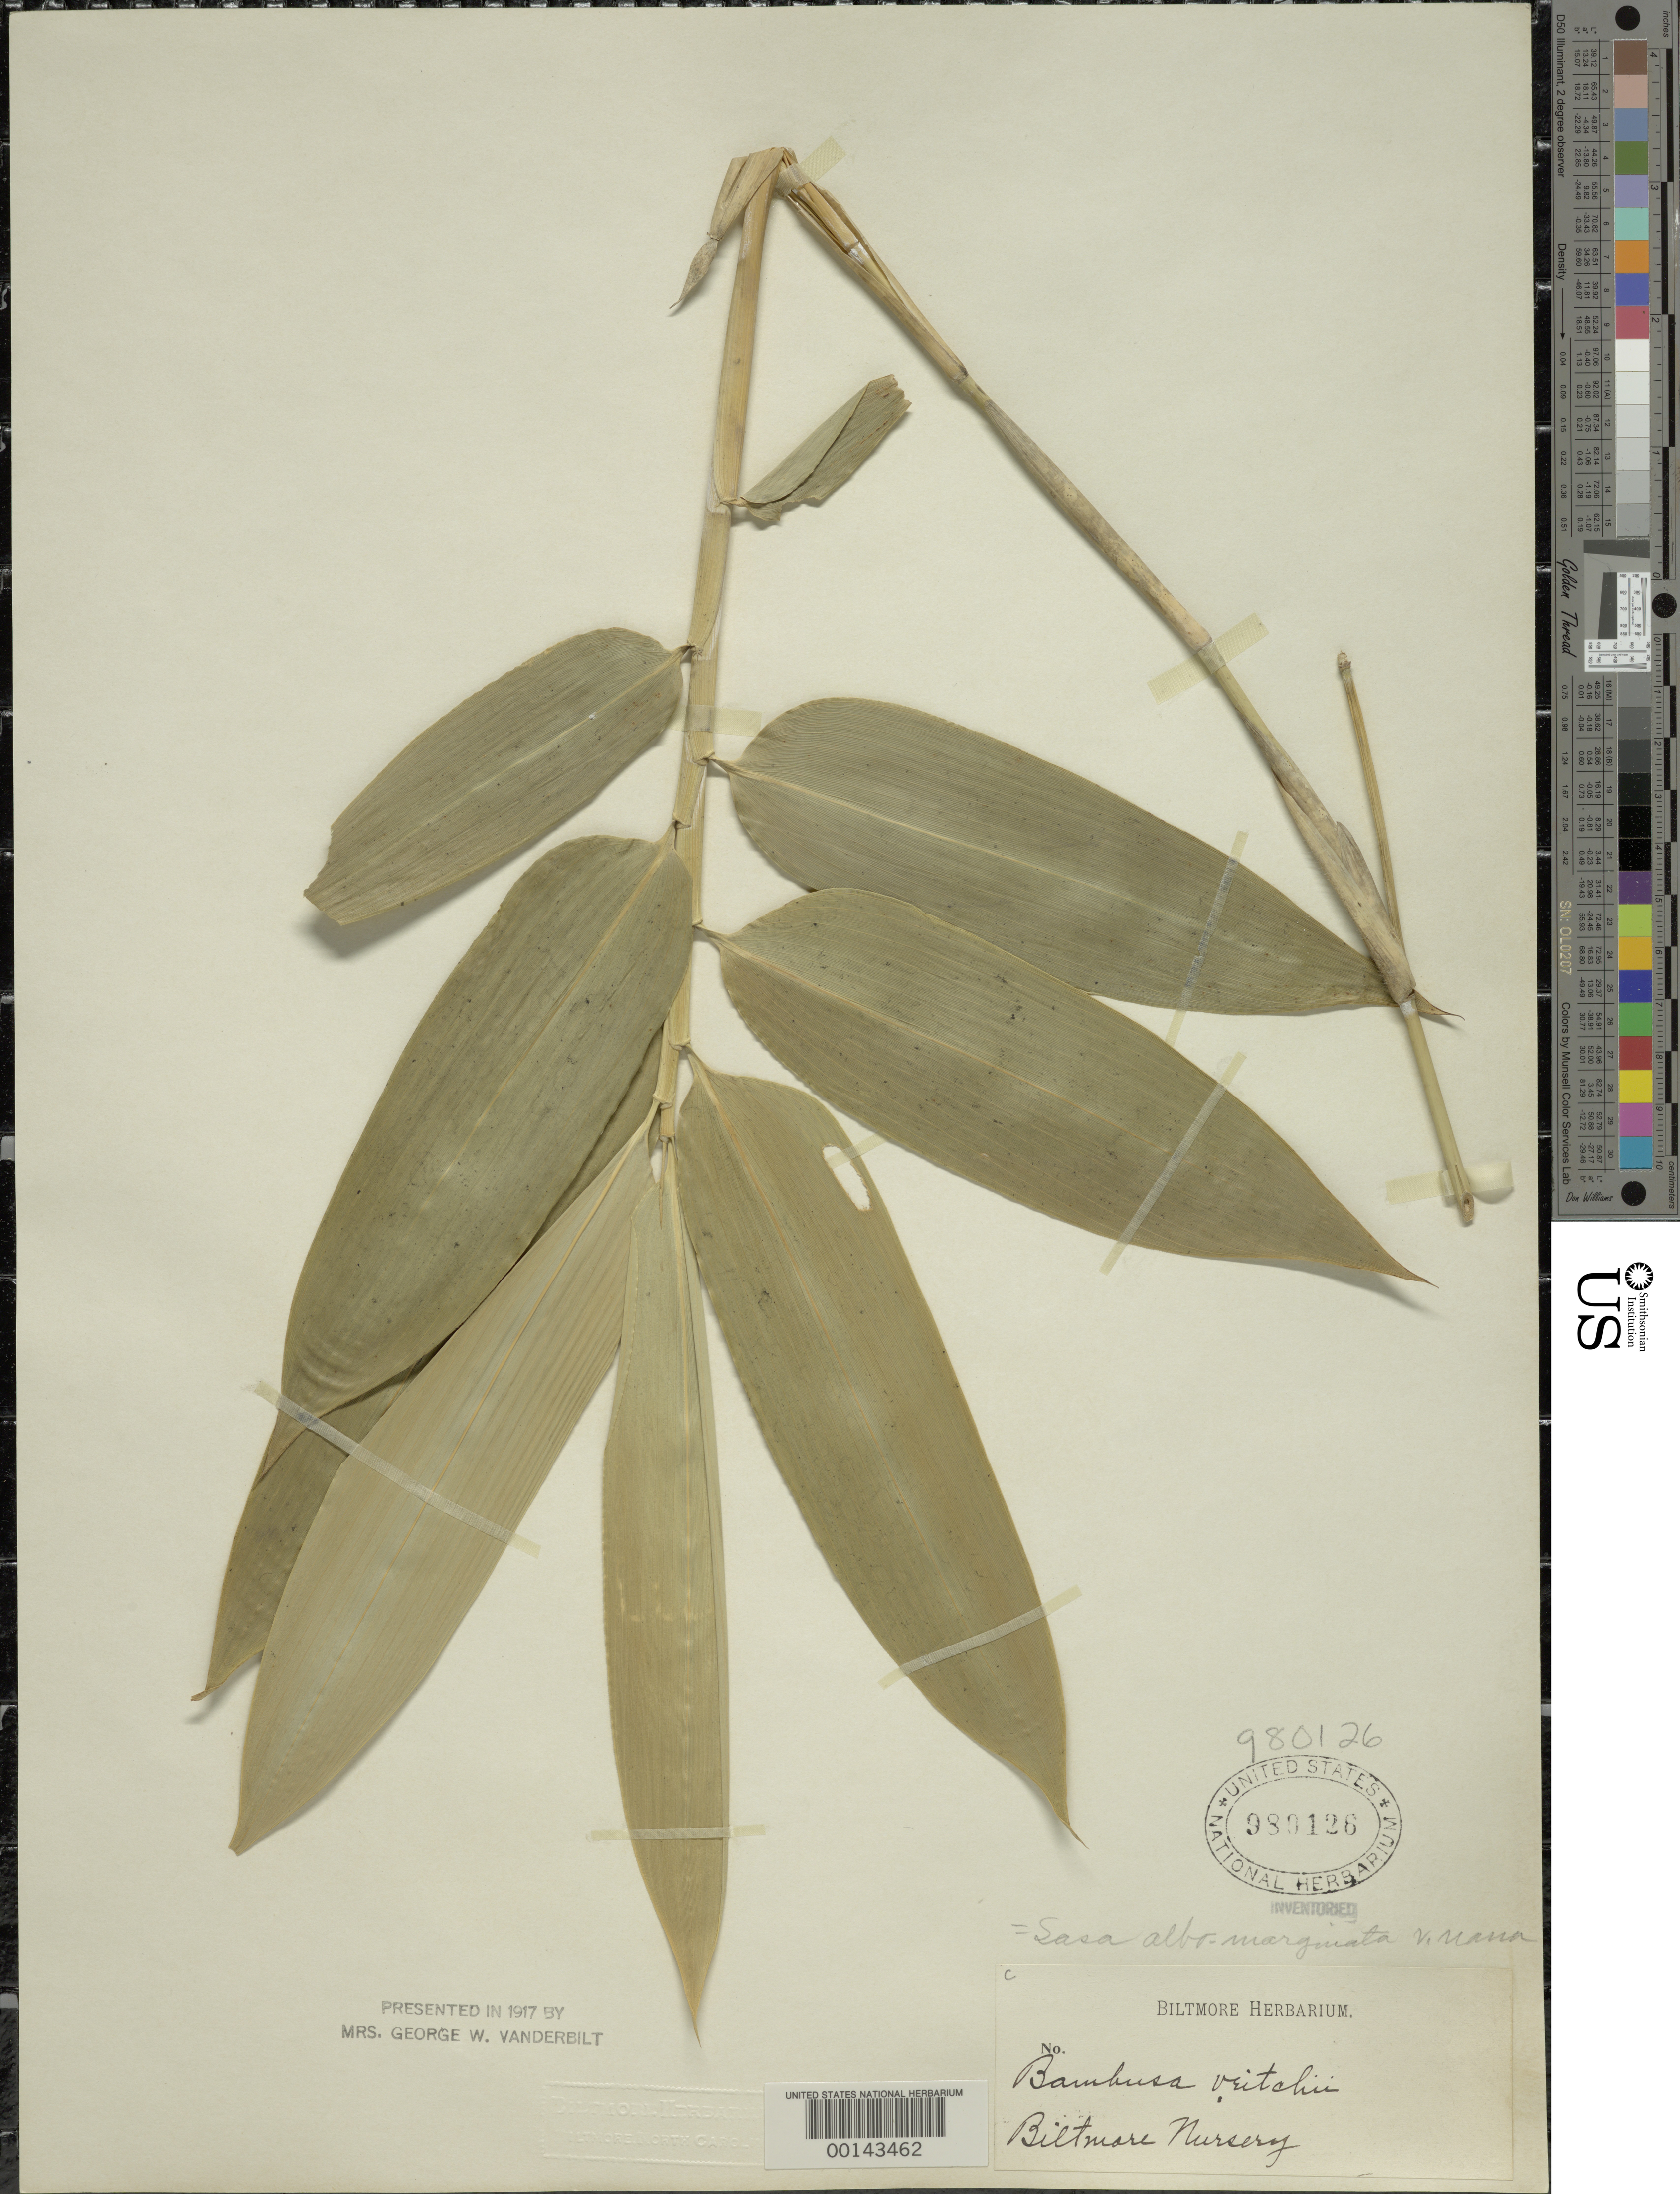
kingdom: Plantae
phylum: Tracheophyta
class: Liliopsida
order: Poales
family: Poaceae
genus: Sasa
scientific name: Sasa veitchii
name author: (Carrière) Rehder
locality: Biltmore nursery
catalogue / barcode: US 980126